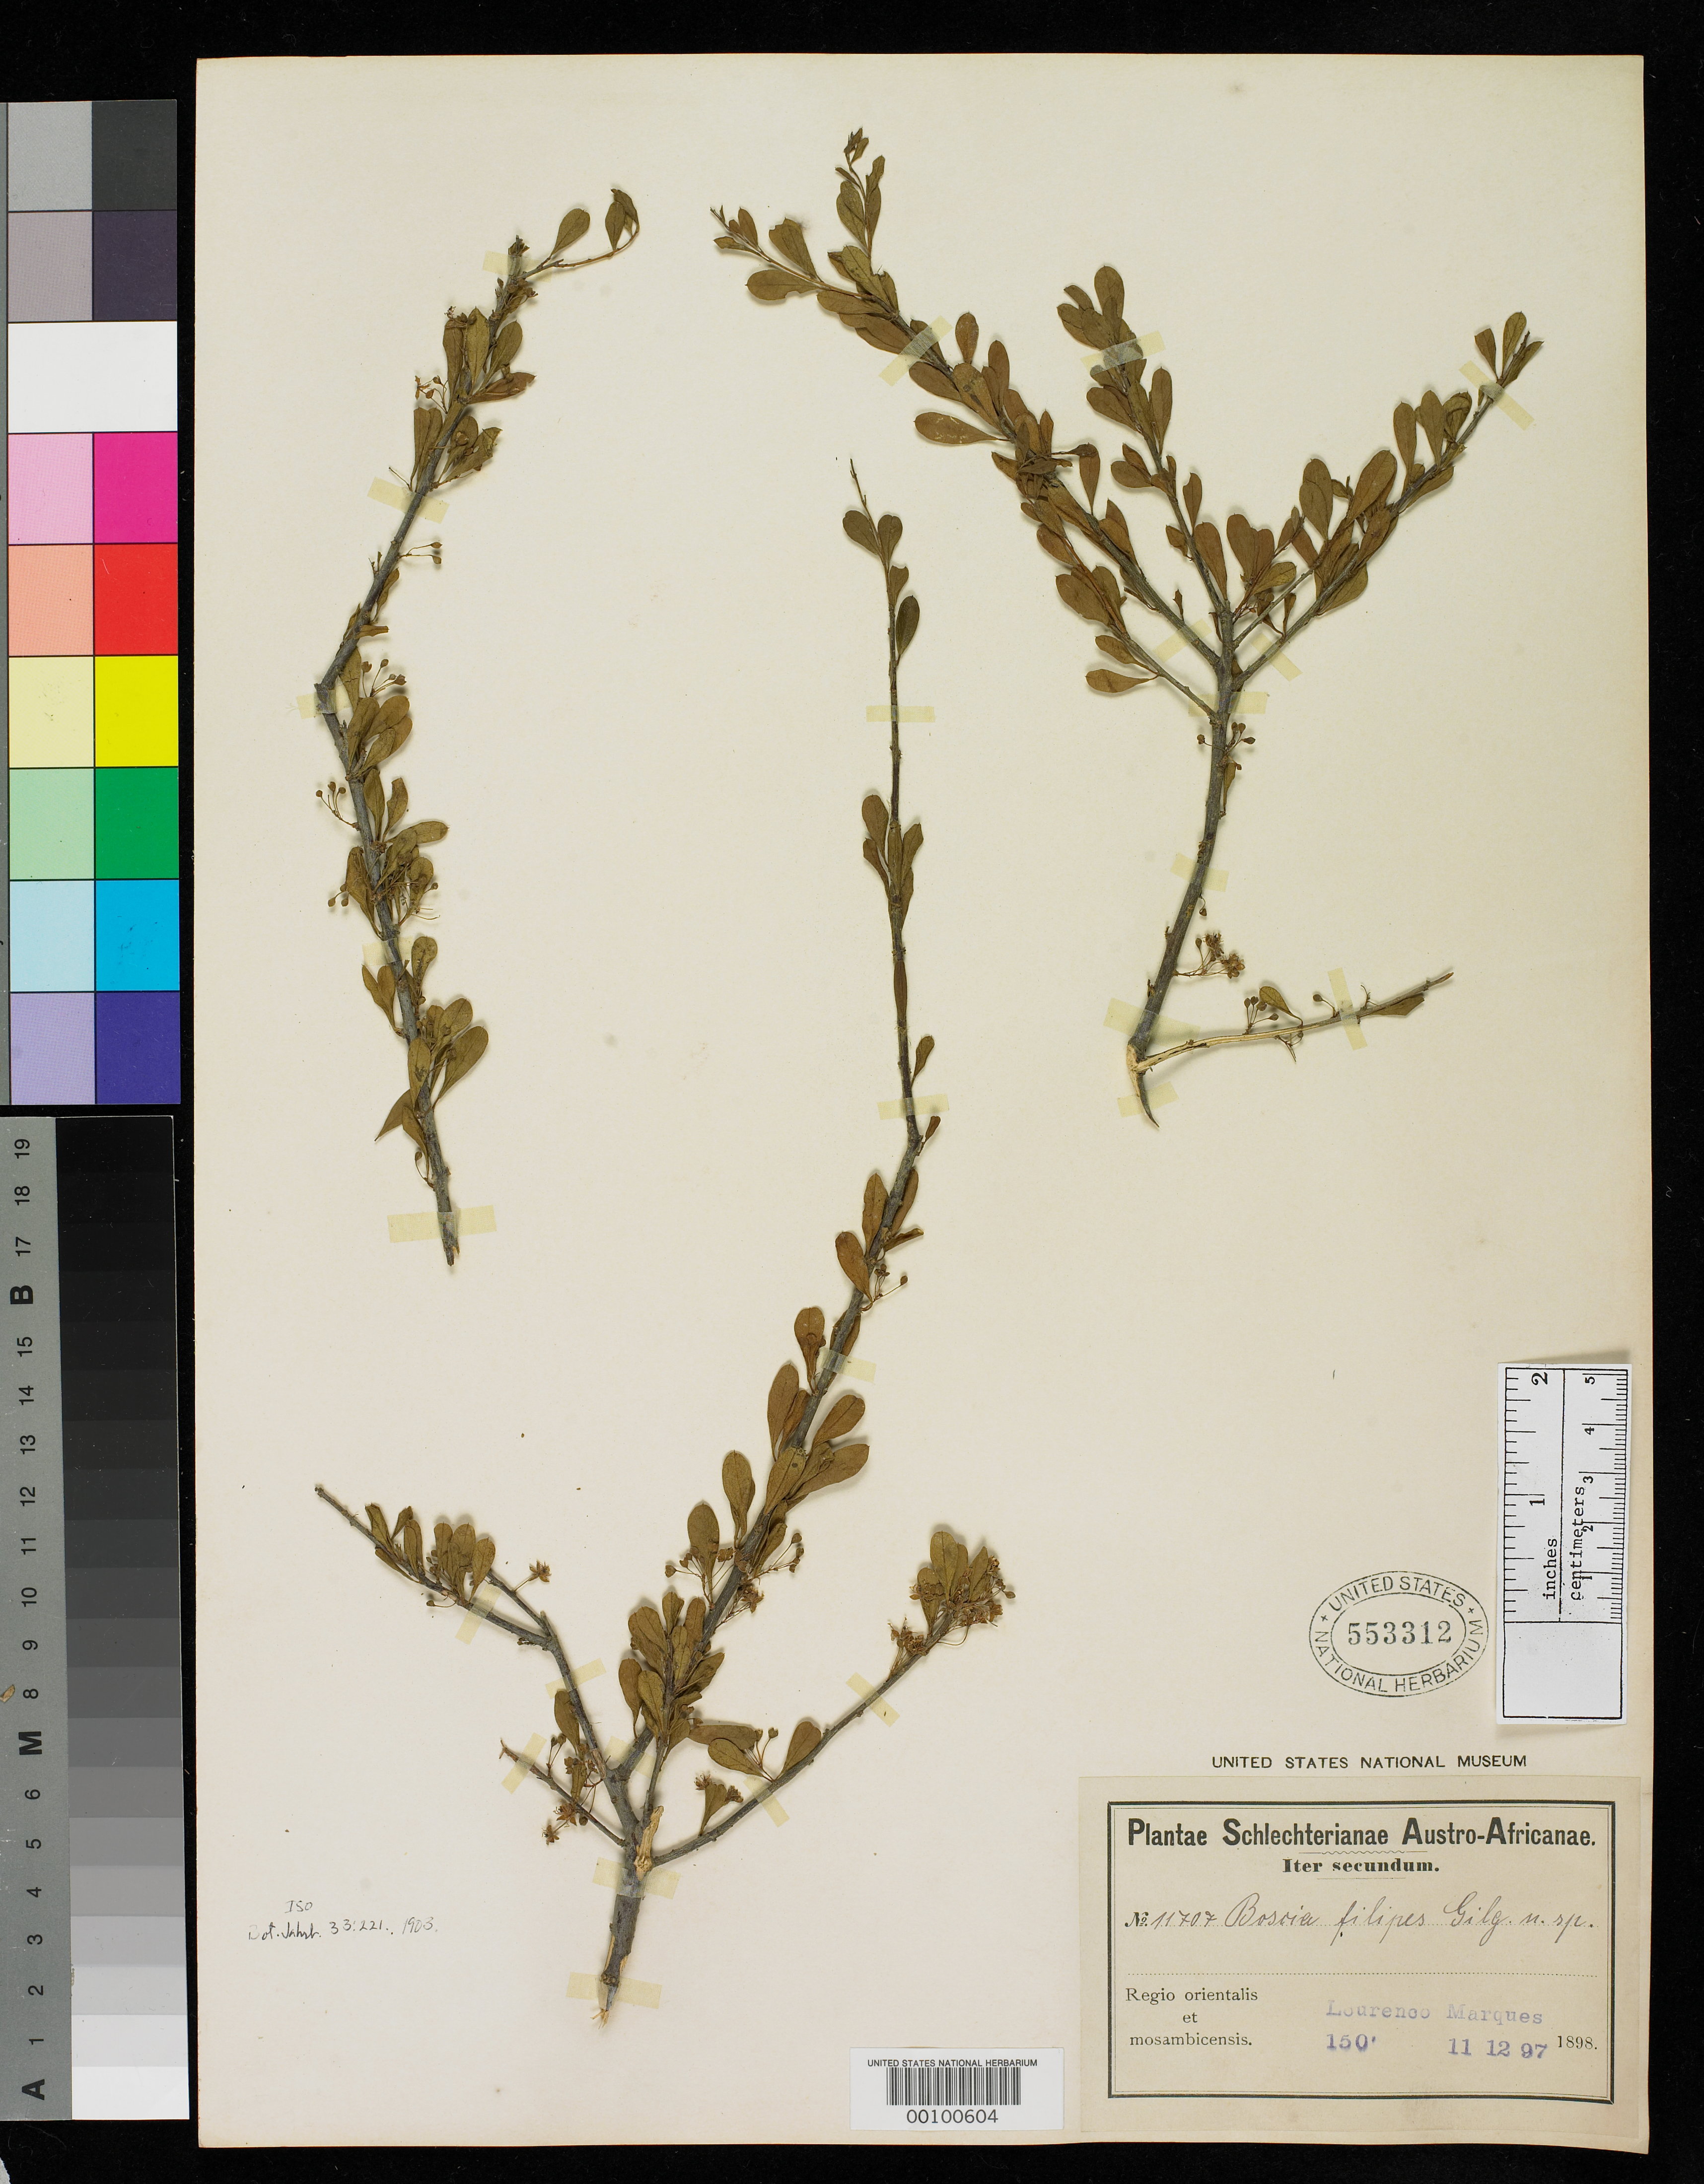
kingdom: Plantae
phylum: Tracheophyta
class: Magnoliopsida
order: Brassicales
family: Capparaceae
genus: Boscia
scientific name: Boscia filipes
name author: Gilg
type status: Isotype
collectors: F. R. R. Schlechter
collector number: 11707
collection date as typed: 11 Dec 1897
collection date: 1897-12-11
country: Mozambique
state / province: Maputo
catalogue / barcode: US 553312